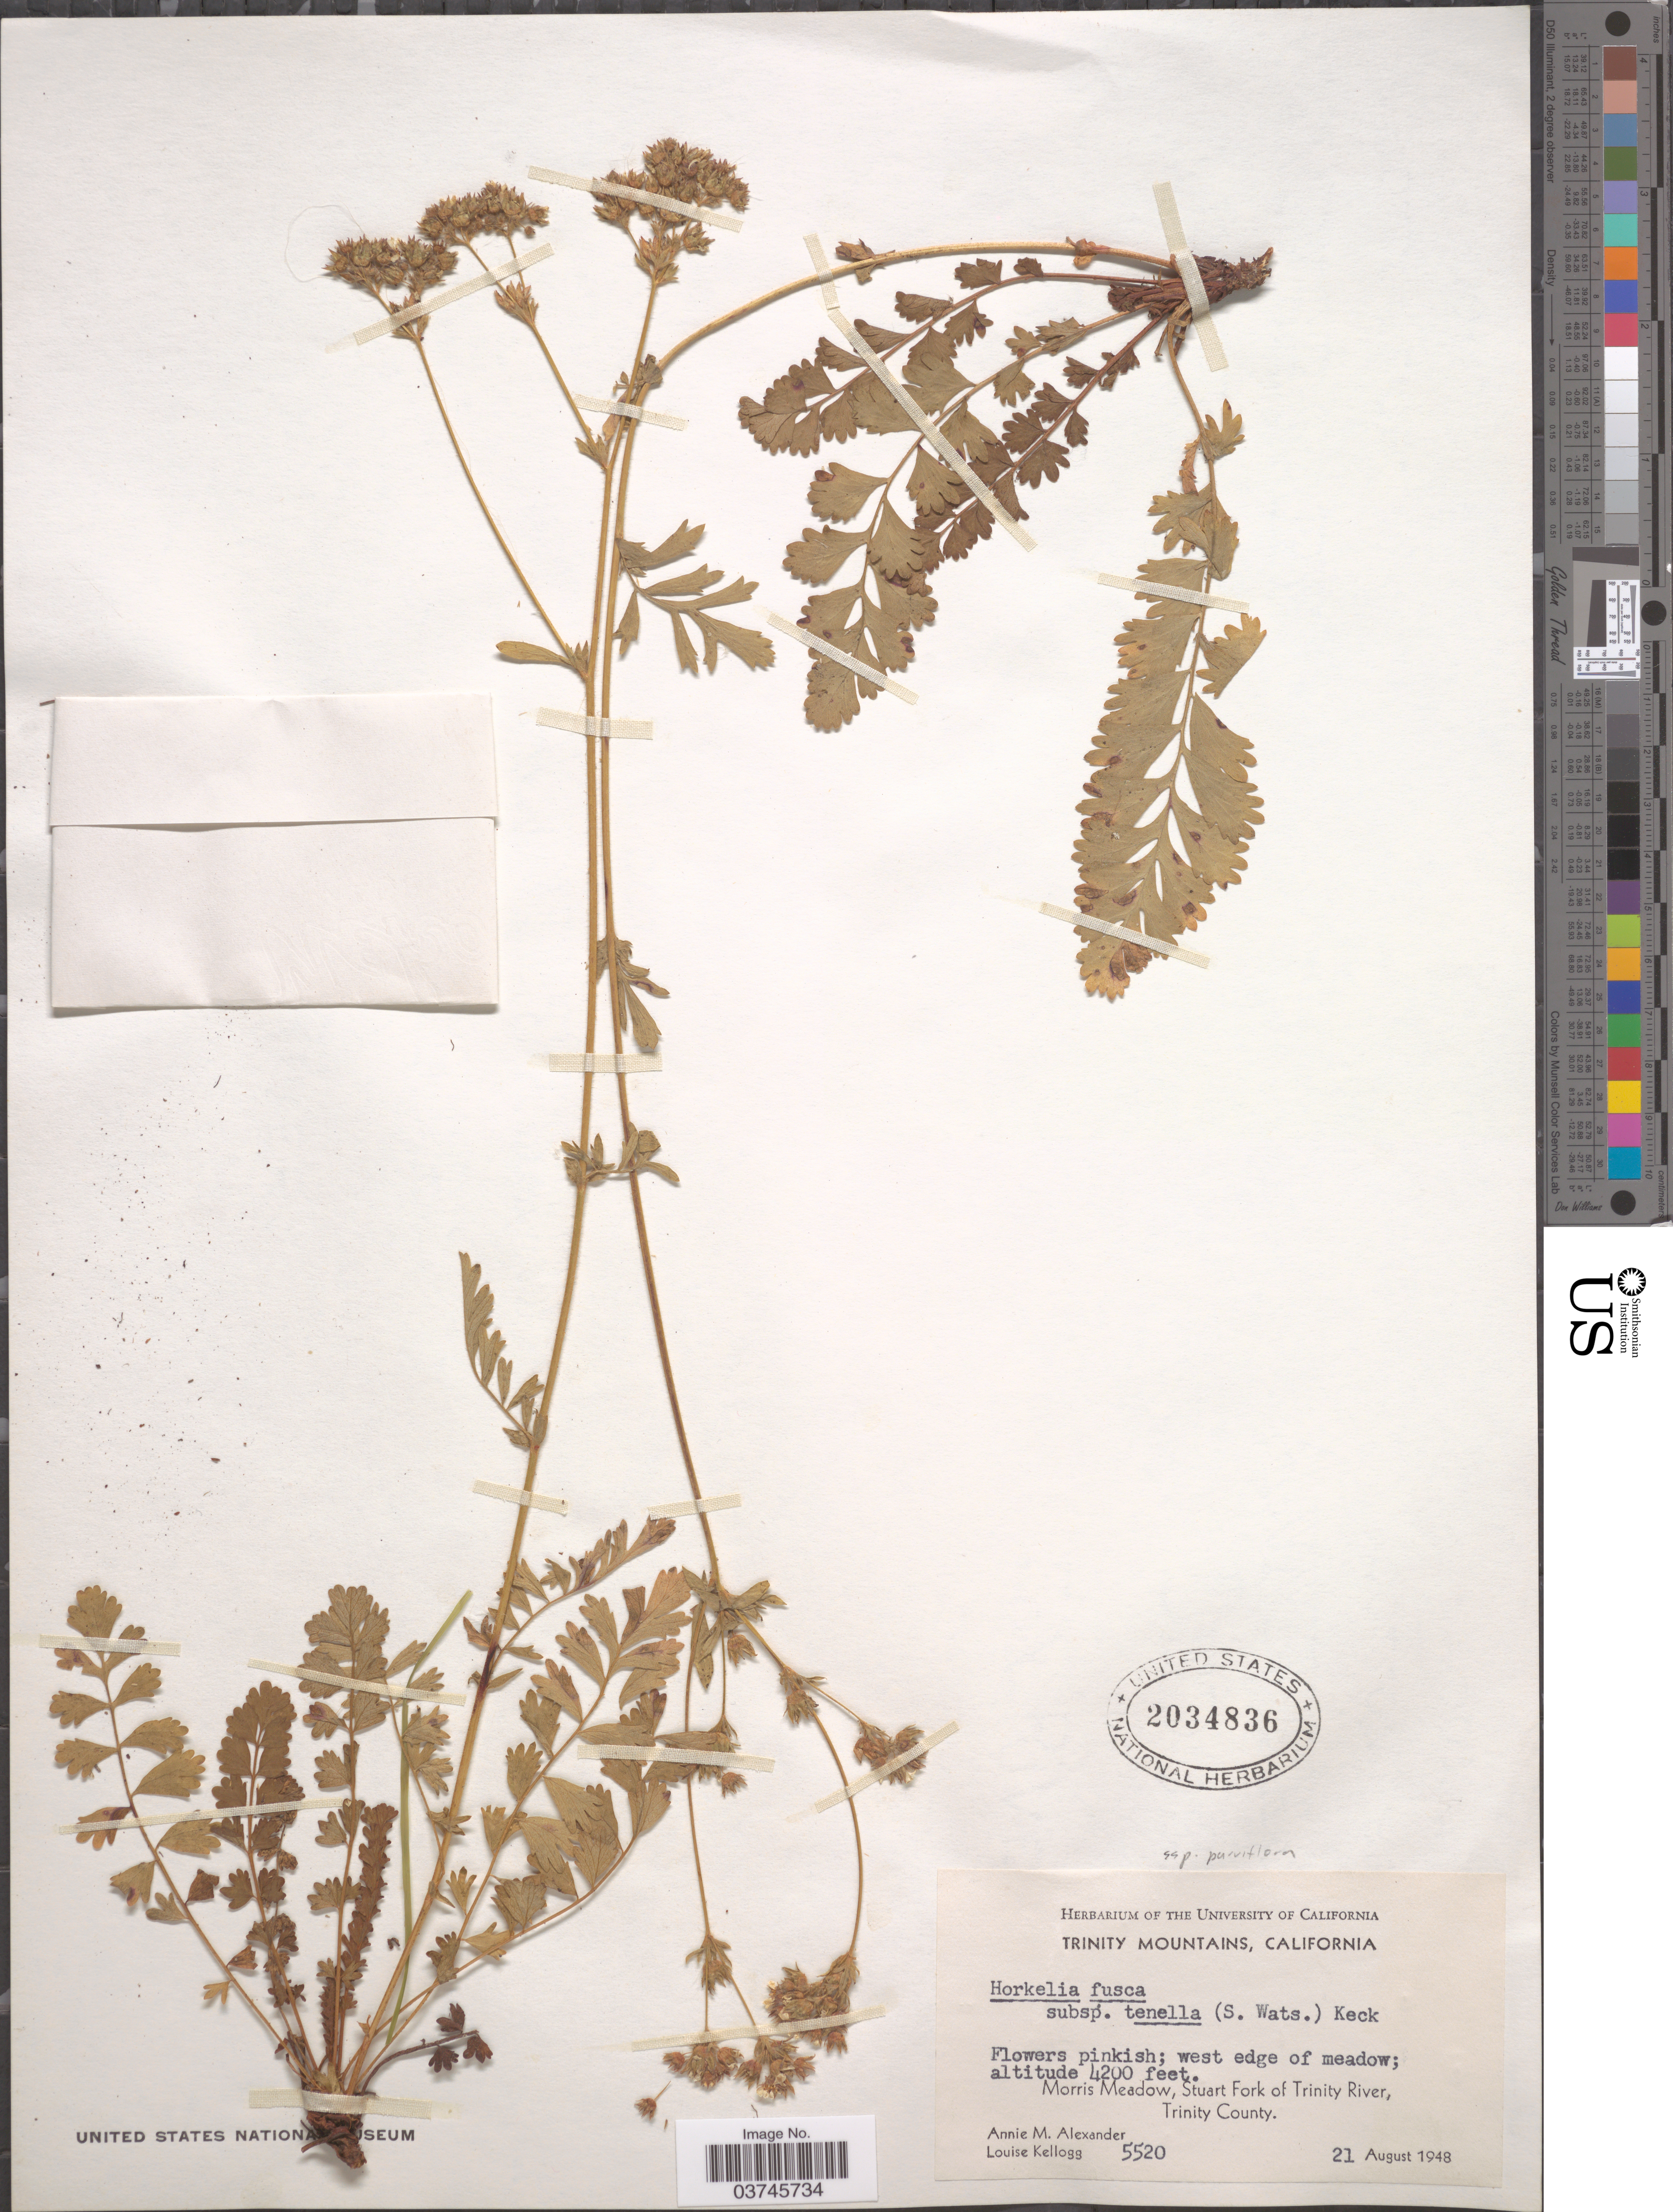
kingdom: Plantae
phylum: Tracheophyta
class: Magnoliopsida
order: Rosales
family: Rosaceae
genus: Potentilla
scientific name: Potentilla douglasii var. parviflora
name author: (Nutt. ex Hook. & Arn.) J.T. Howell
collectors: A. M. Alexander & L. Kellogg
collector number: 5520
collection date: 1948-08-21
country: United States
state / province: California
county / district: Trinity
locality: Trinity Mountains. West edge of meadow; Morris Meadow, Stuart Fork of Trinity River, Trinity County.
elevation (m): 1280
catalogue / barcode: US 2034836